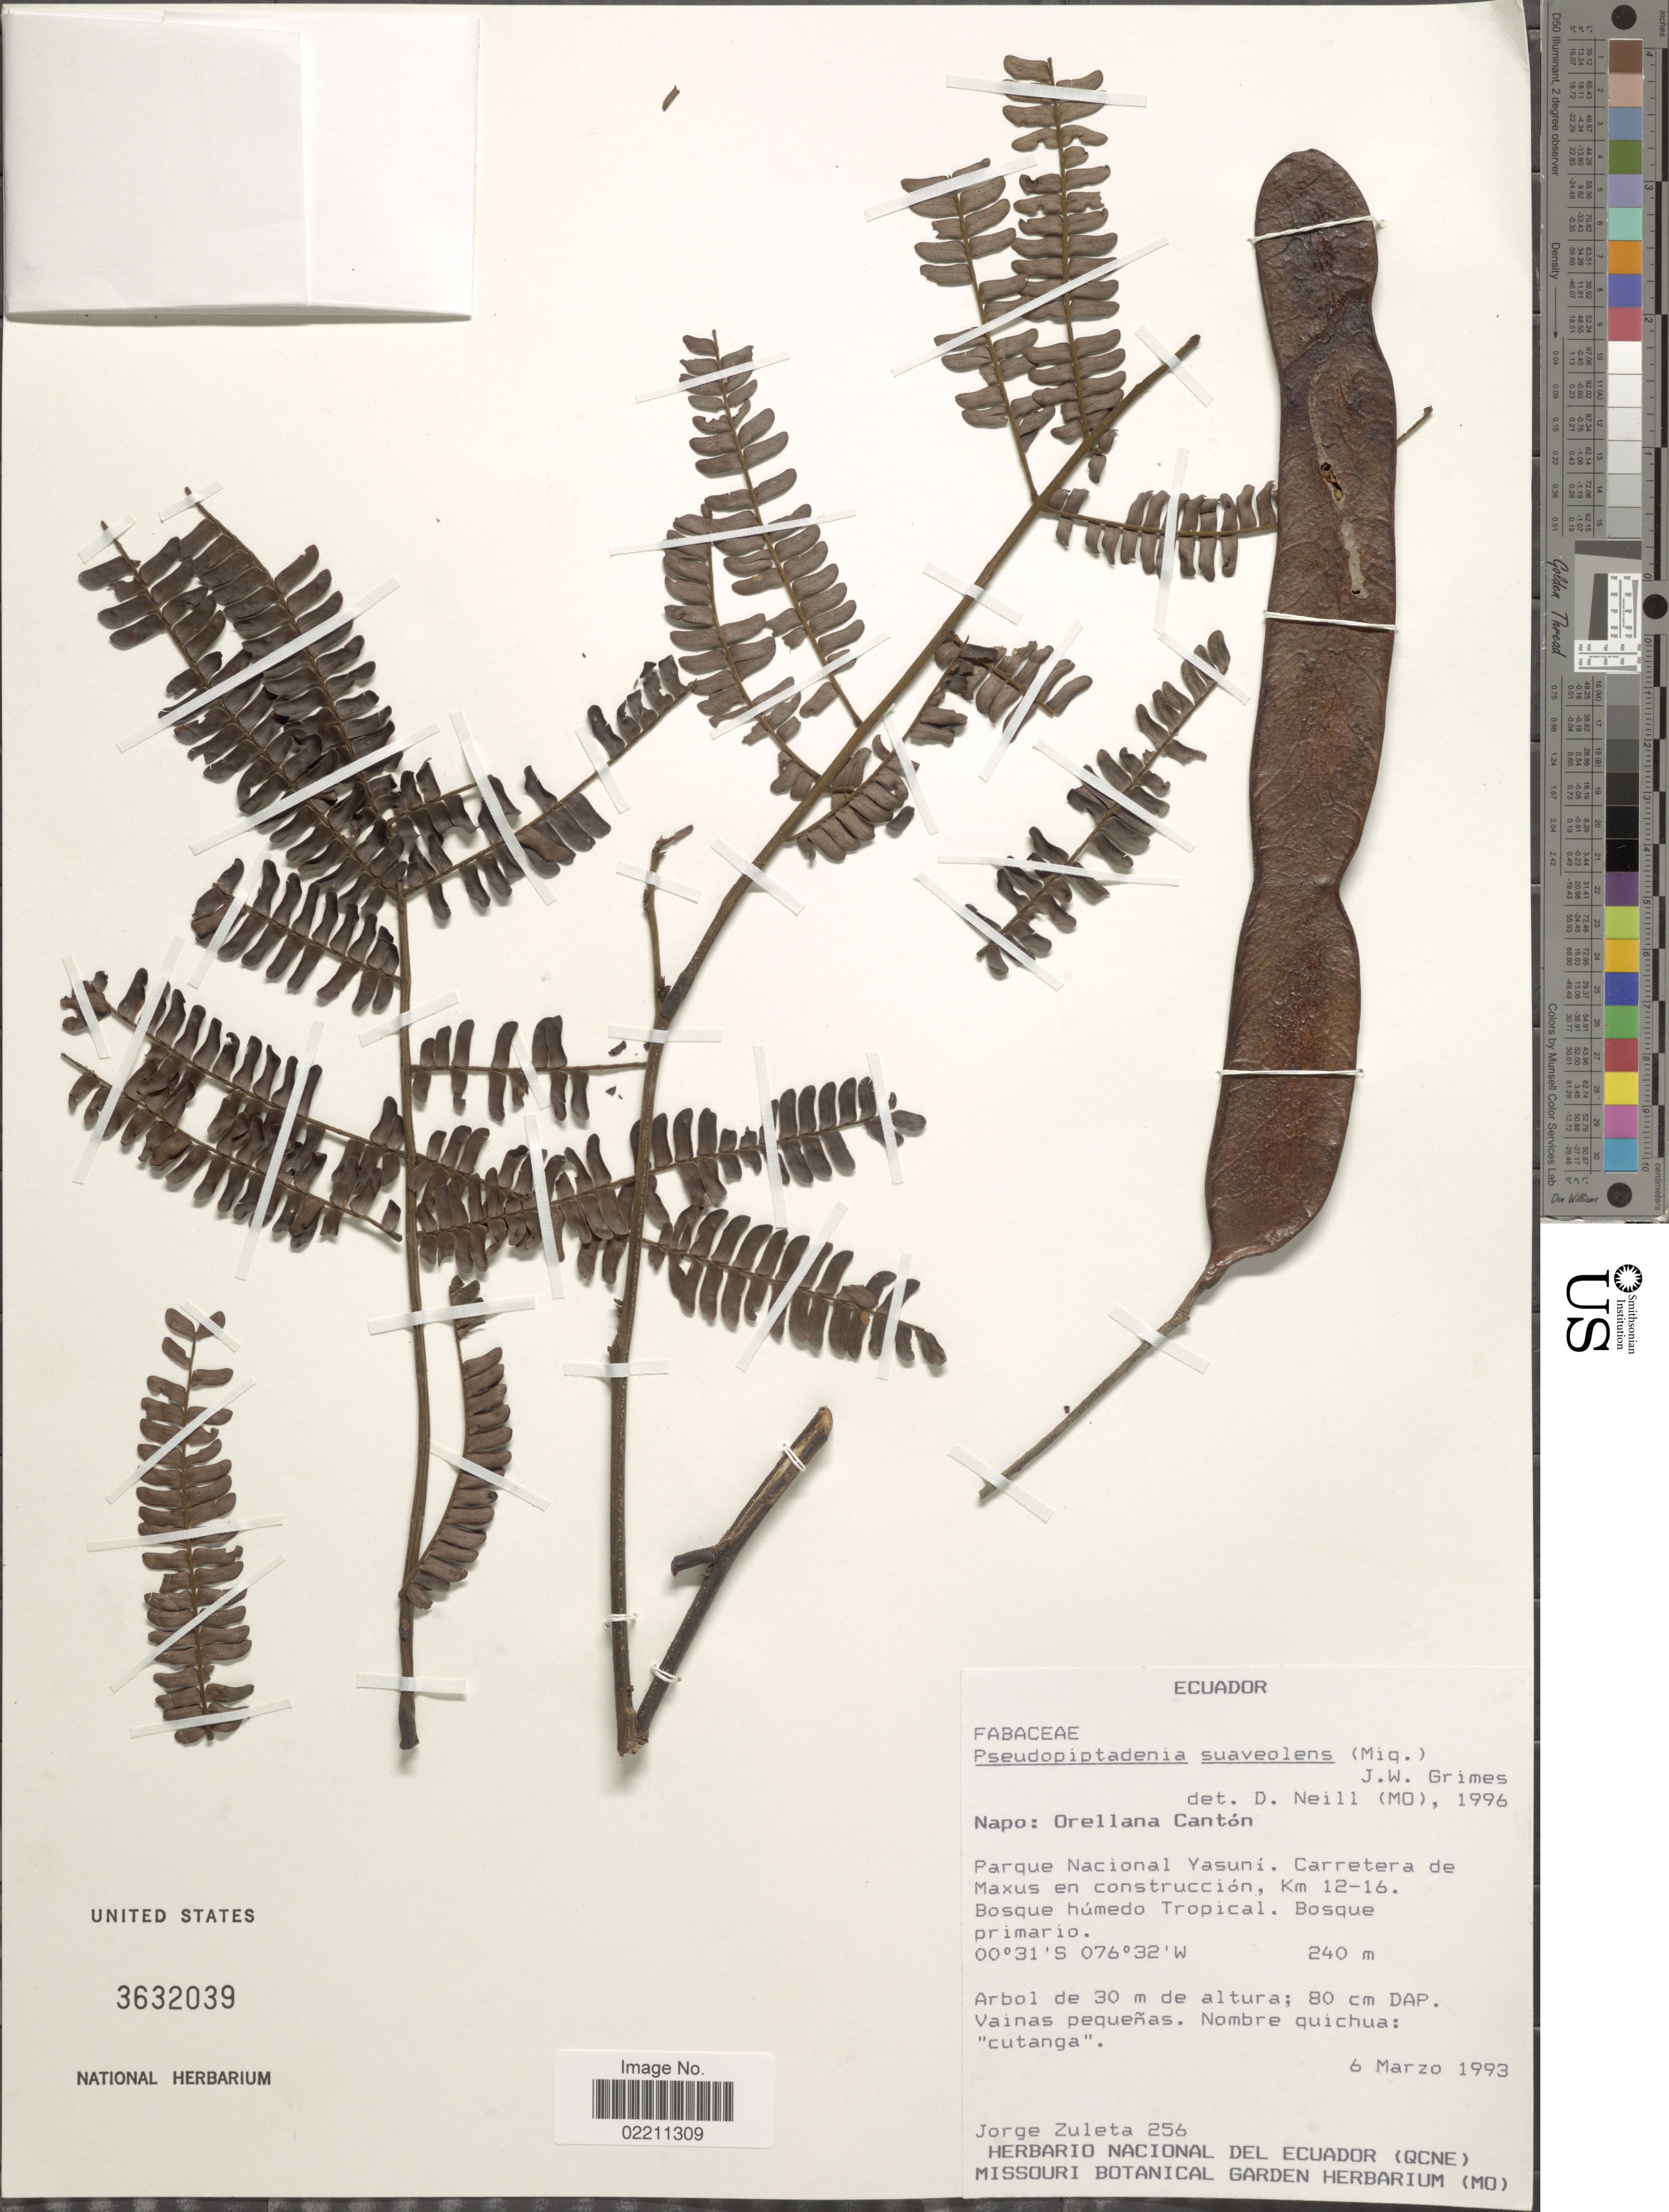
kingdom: Plantae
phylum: Tracheophyta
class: Magnoliopsida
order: Fabales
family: Fabaceae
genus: Marlimorimia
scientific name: Marlimorimia psilostachya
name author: (DC.) L.P. Queiroz & Marc.F. Simon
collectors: J. Zuleta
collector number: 256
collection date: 1993-03-06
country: Ecuador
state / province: Napo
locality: Napo: Orellana Canton. Parque Nacional Yasuni. Carretera de Maxus en construccion, KM 12-16.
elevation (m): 240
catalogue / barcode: US 3632039